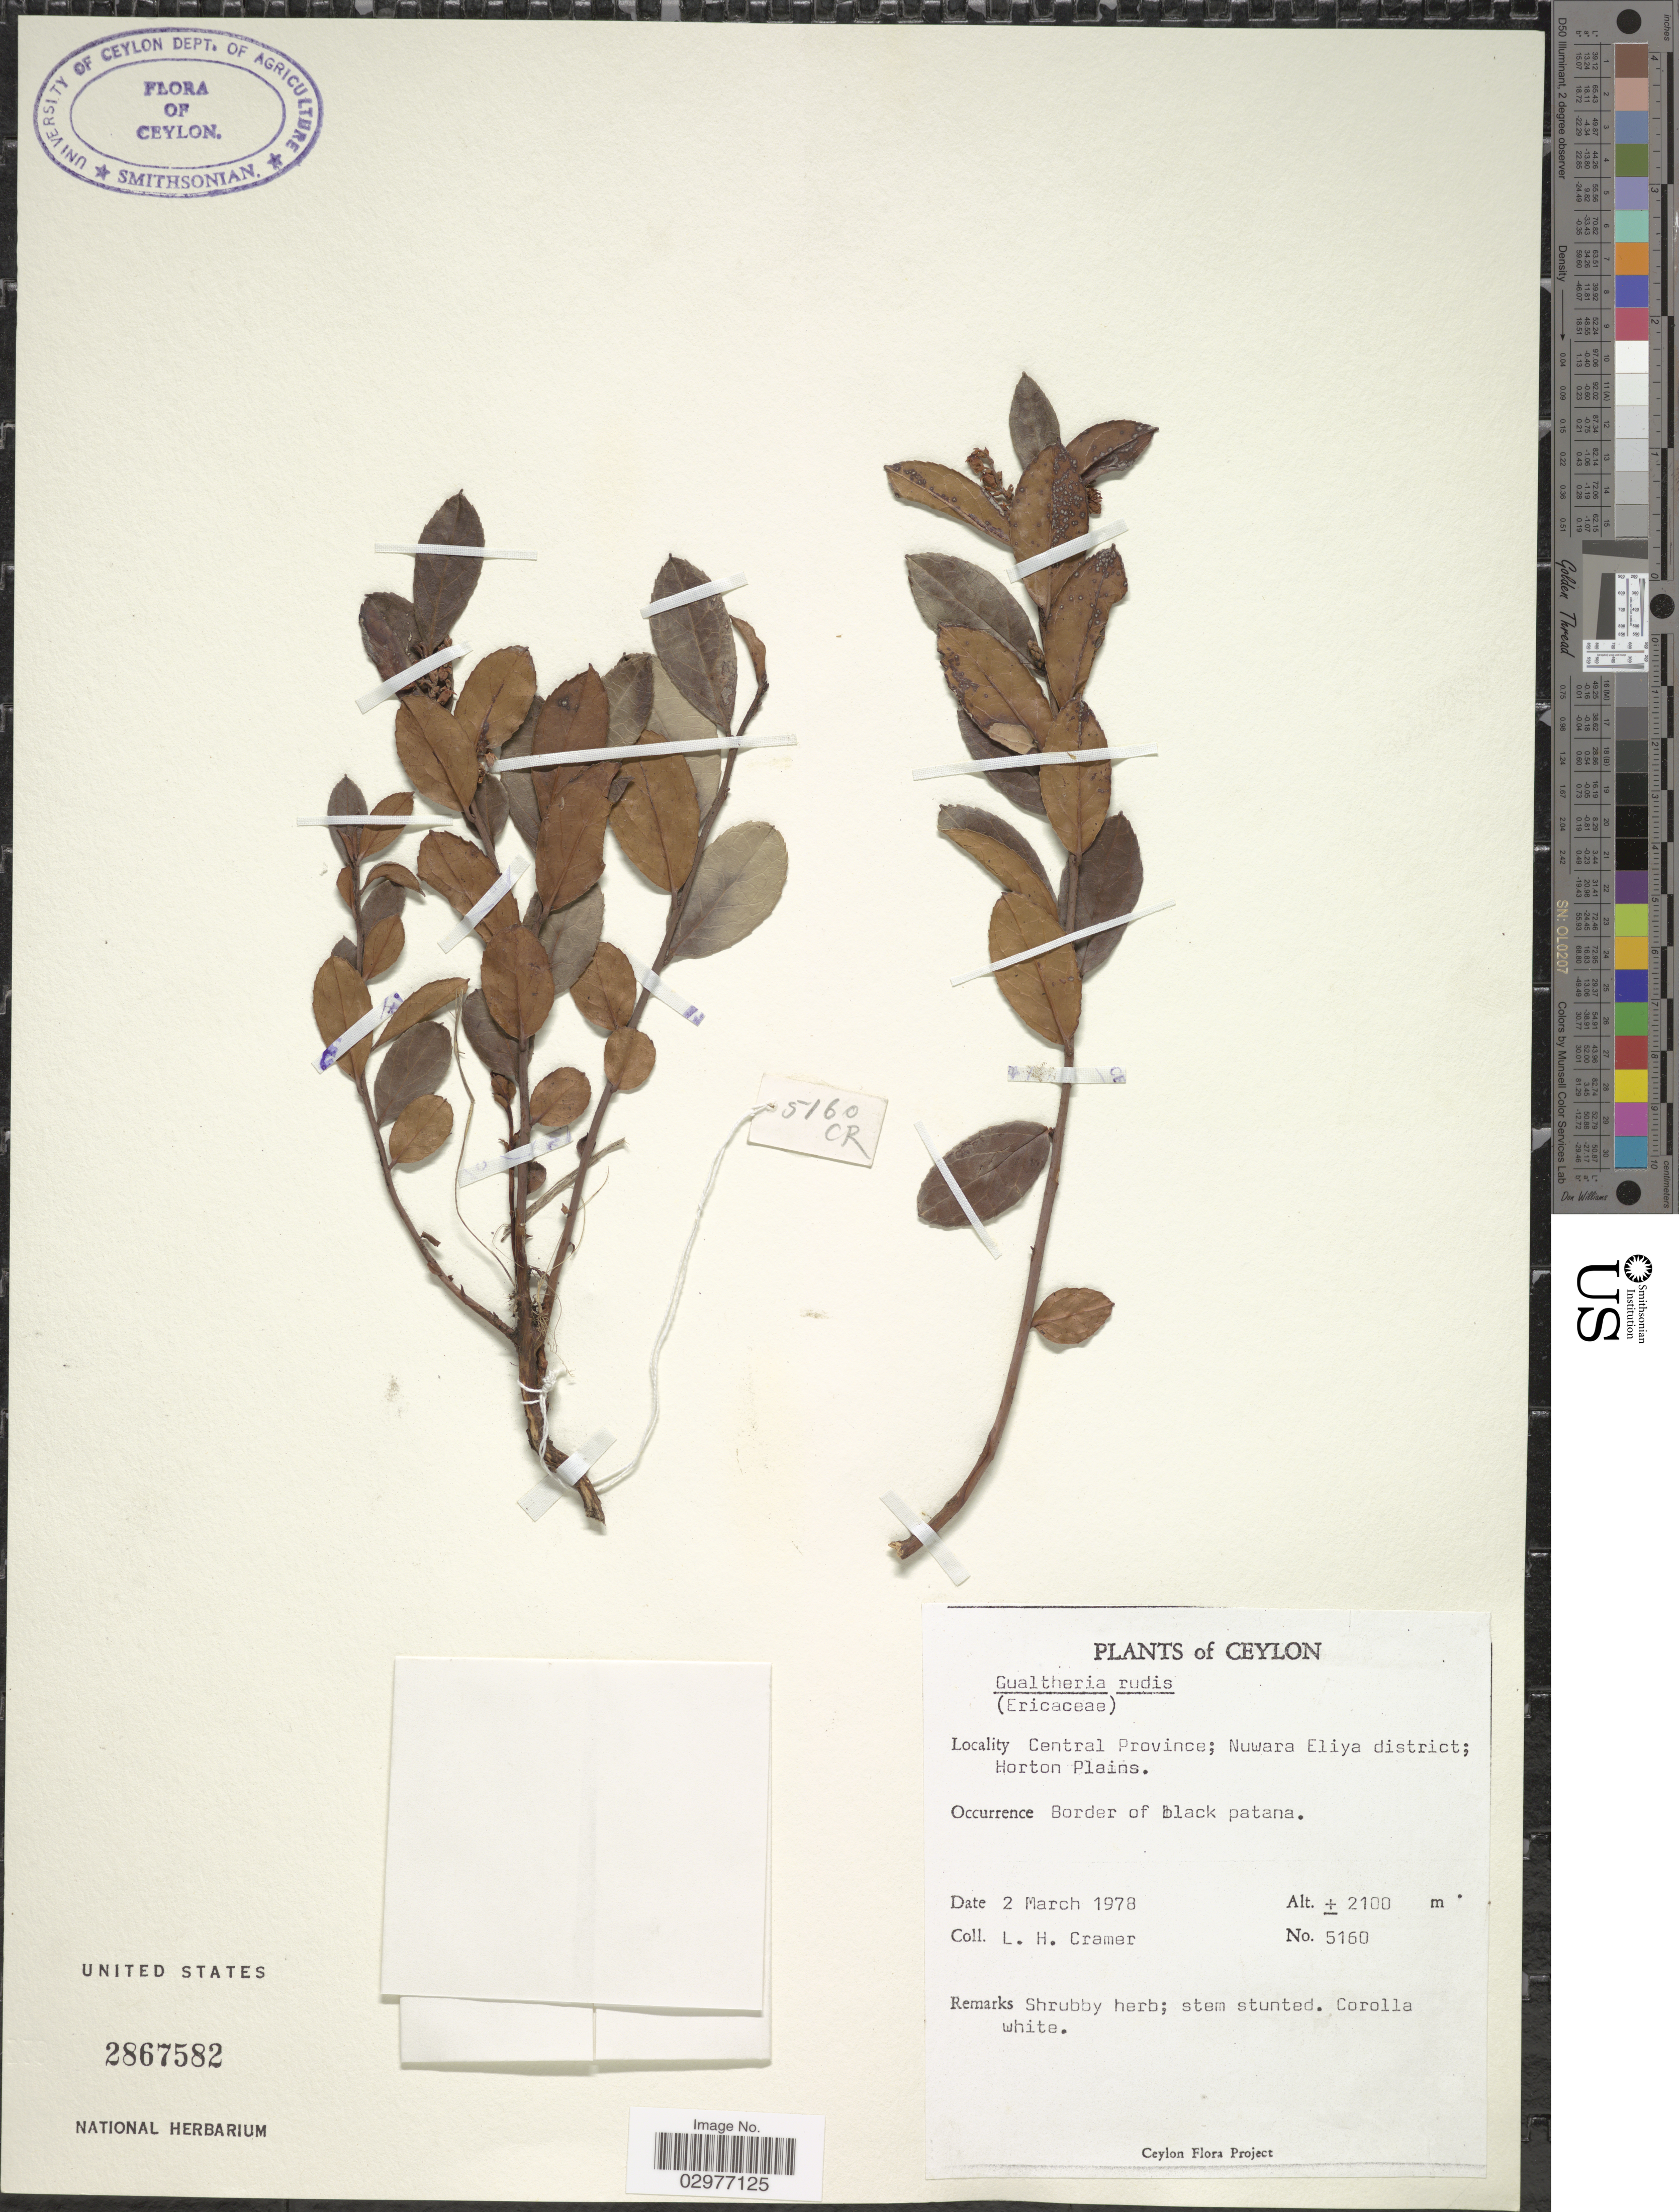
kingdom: Plantae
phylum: Tracheophyta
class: Magnoliopsida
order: Ericales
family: Ericaceae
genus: Gaultheria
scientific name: Gaultheria leschenaultii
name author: DC.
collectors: L. H. Cramer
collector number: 5160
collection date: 1978-03-02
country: Sri Lanka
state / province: Central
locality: Nuwara Eliya district; Horton Plains.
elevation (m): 2100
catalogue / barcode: US 2867582